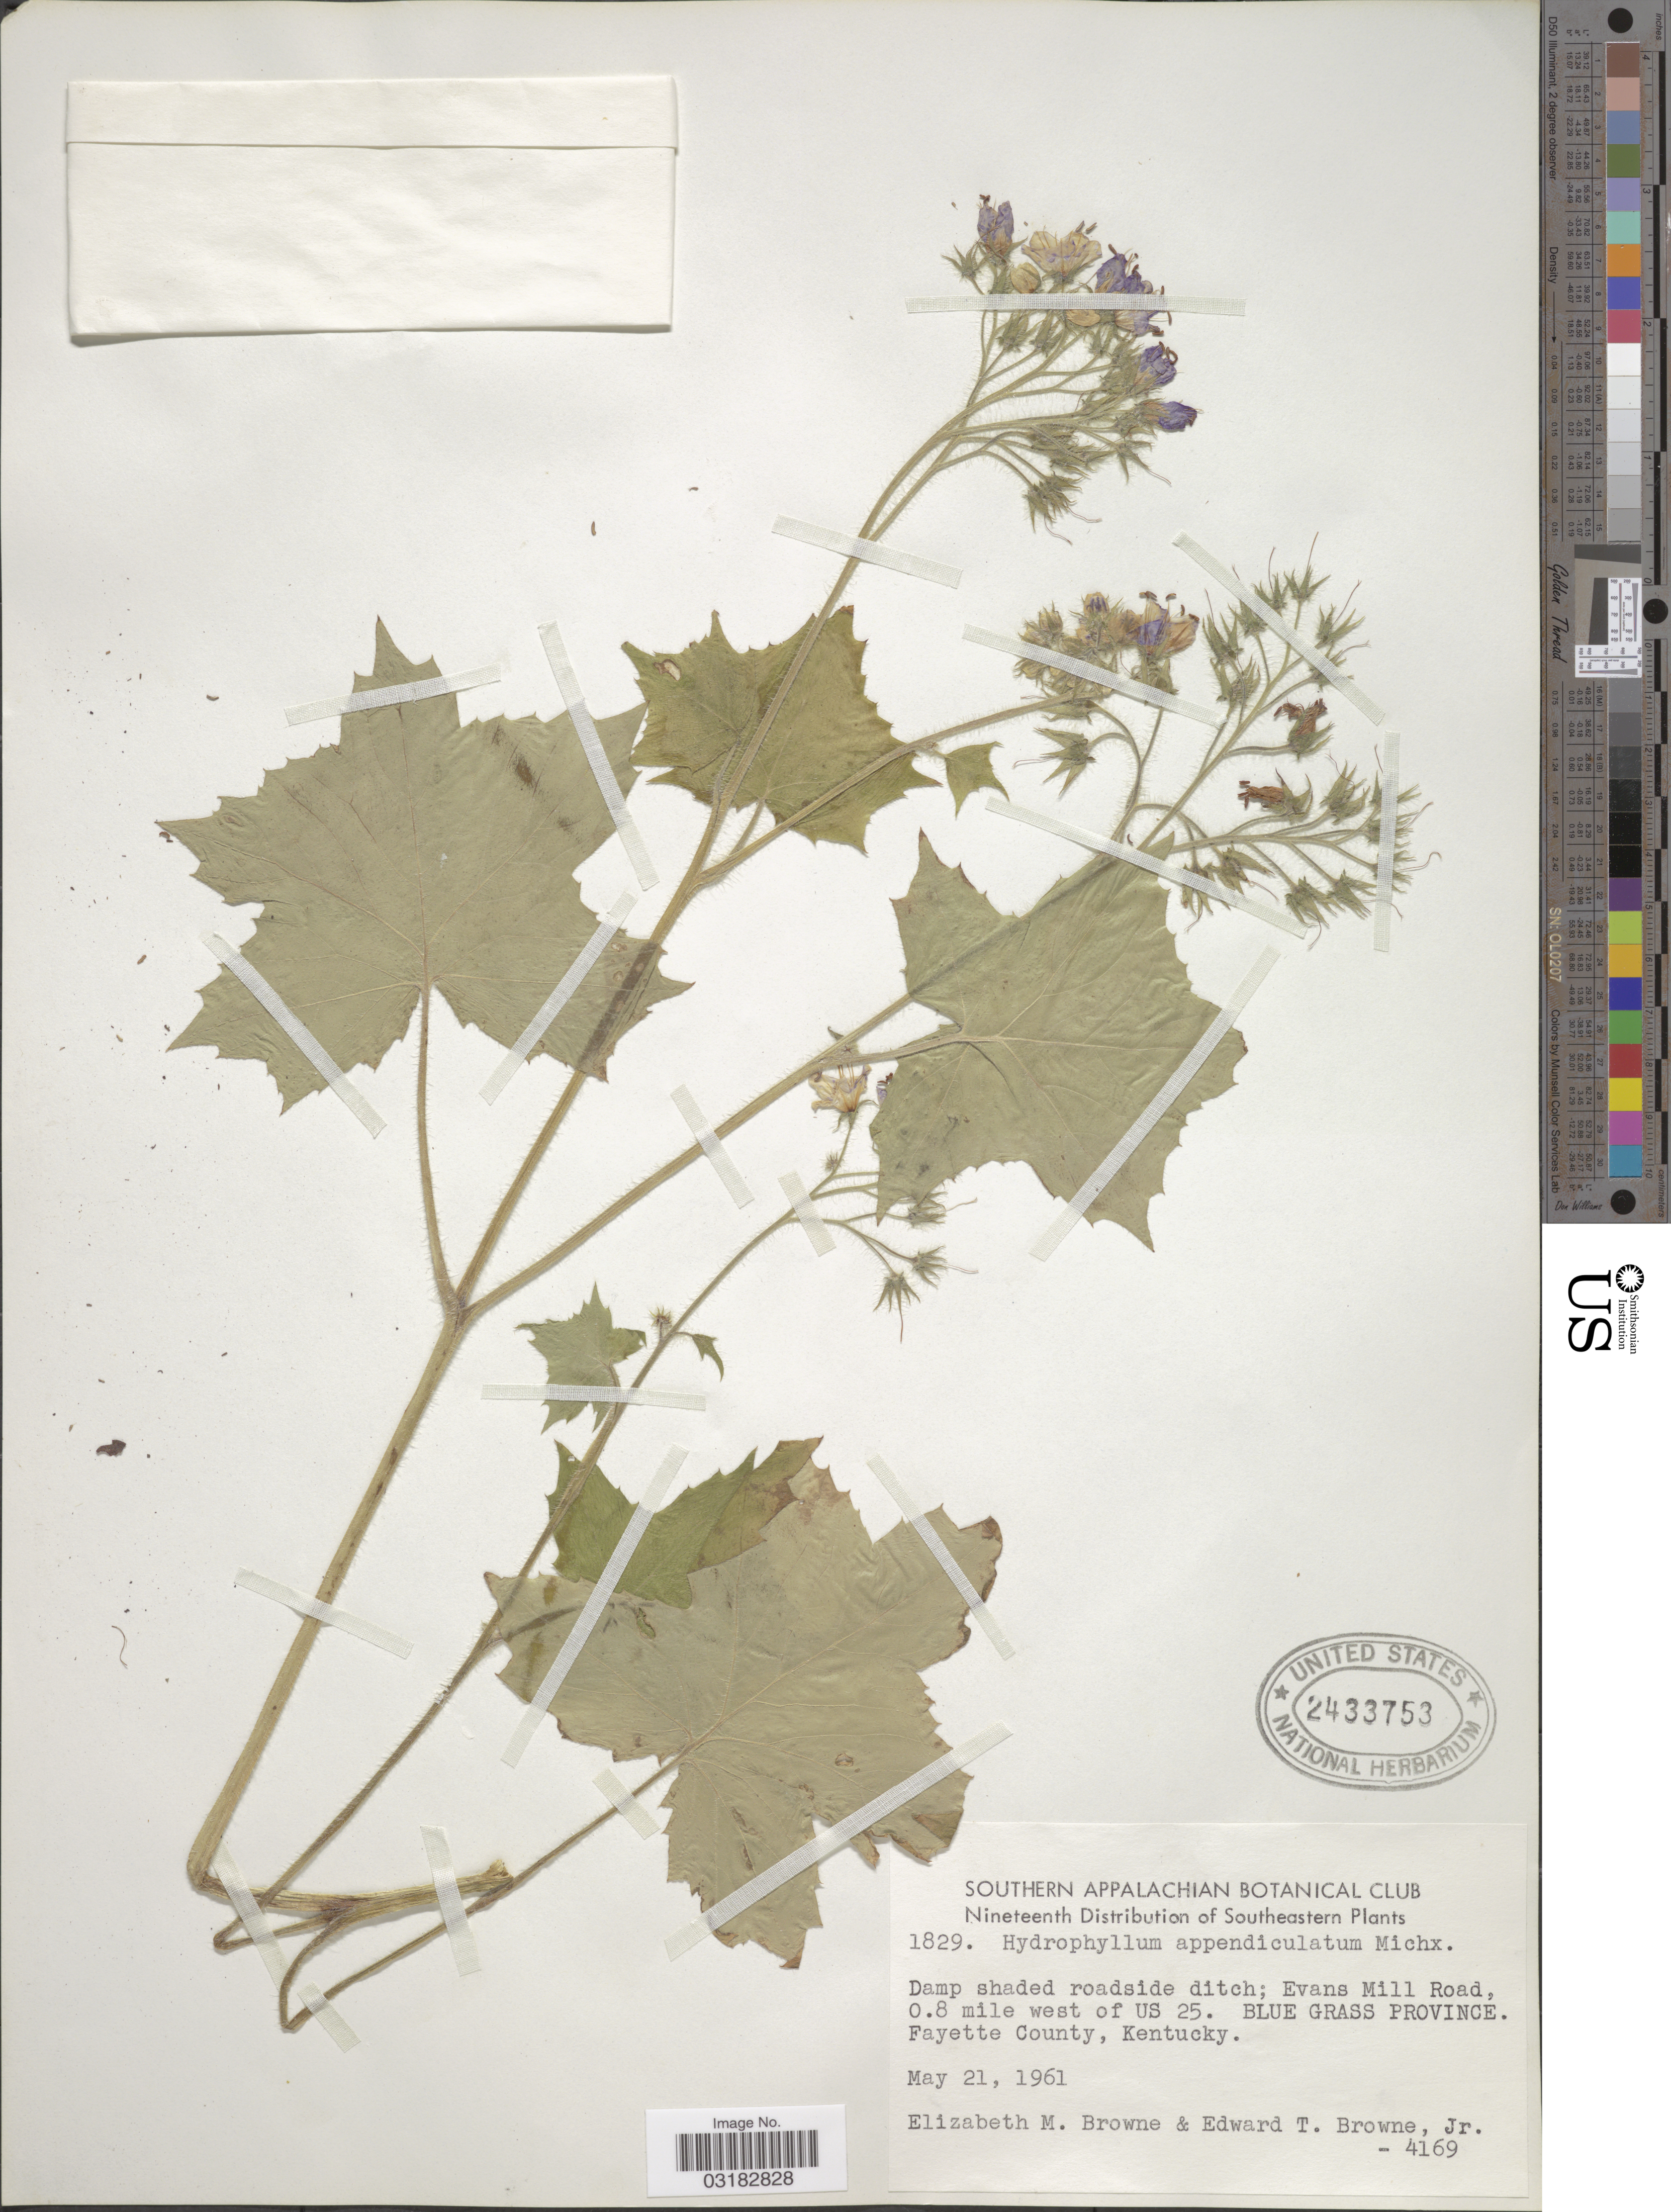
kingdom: Plantae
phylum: Tracheophyta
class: Magnoliopsida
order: Boraginales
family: Hydrophyllaceae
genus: Hydrophyllum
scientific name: Hydrophyllum appendiculatum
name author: Michx.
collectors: E. M. Browne & E. Browne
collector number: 4169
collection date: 1961-05-21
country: United States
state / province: Kentucky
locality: Damp shaded roadside ditch; Evans Mill Road, 0.8 mile west of US 25. BLUE GRASS PROVINCE. Fayette County.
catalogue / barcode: US 2433753